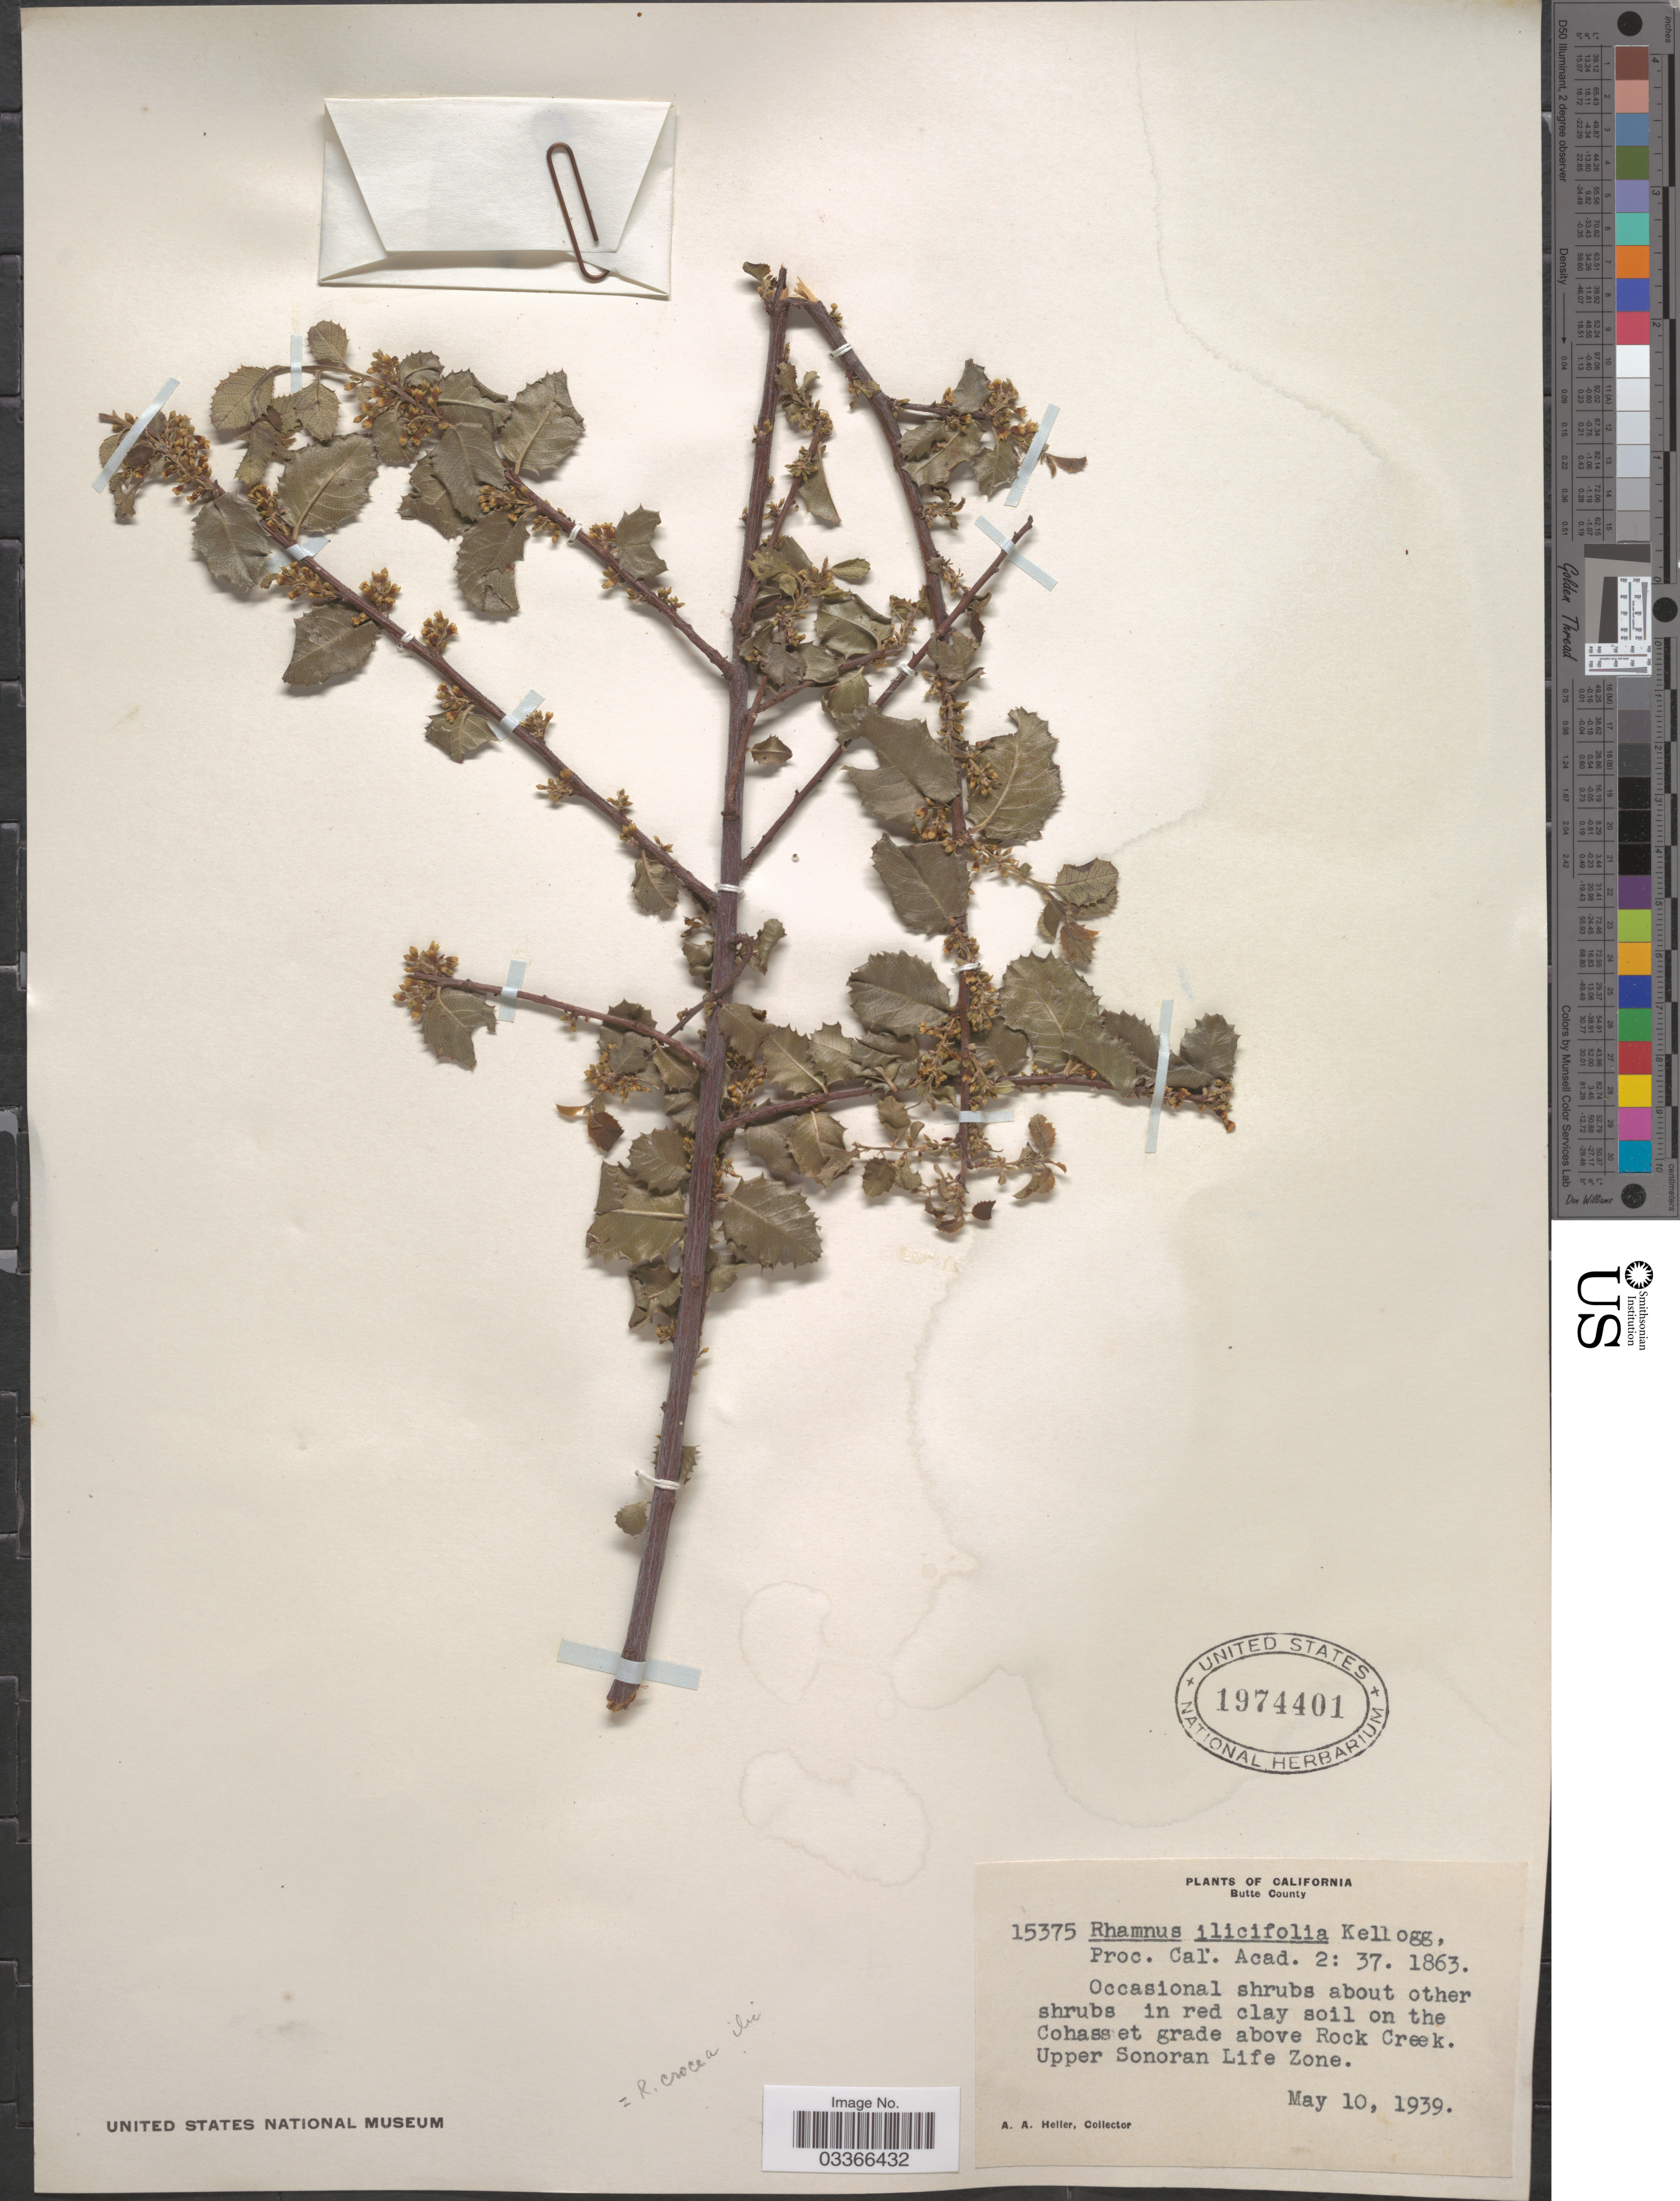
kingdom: Plantae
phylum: Tracheophyta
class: Magnoliopsida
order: Rosales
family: Rhamnaceae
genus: Rhamnus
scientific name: Rhamnus crocea var. ilicifolia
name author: (Kellogg) Greene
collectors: A. A. Heller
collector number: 15375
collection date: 1939-05-10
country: United States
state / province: California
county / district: Butte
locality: Butte County. On the Cohasset grade above Rock Creek. Upper Sonoran Life Zone.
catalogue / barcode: US 1974401